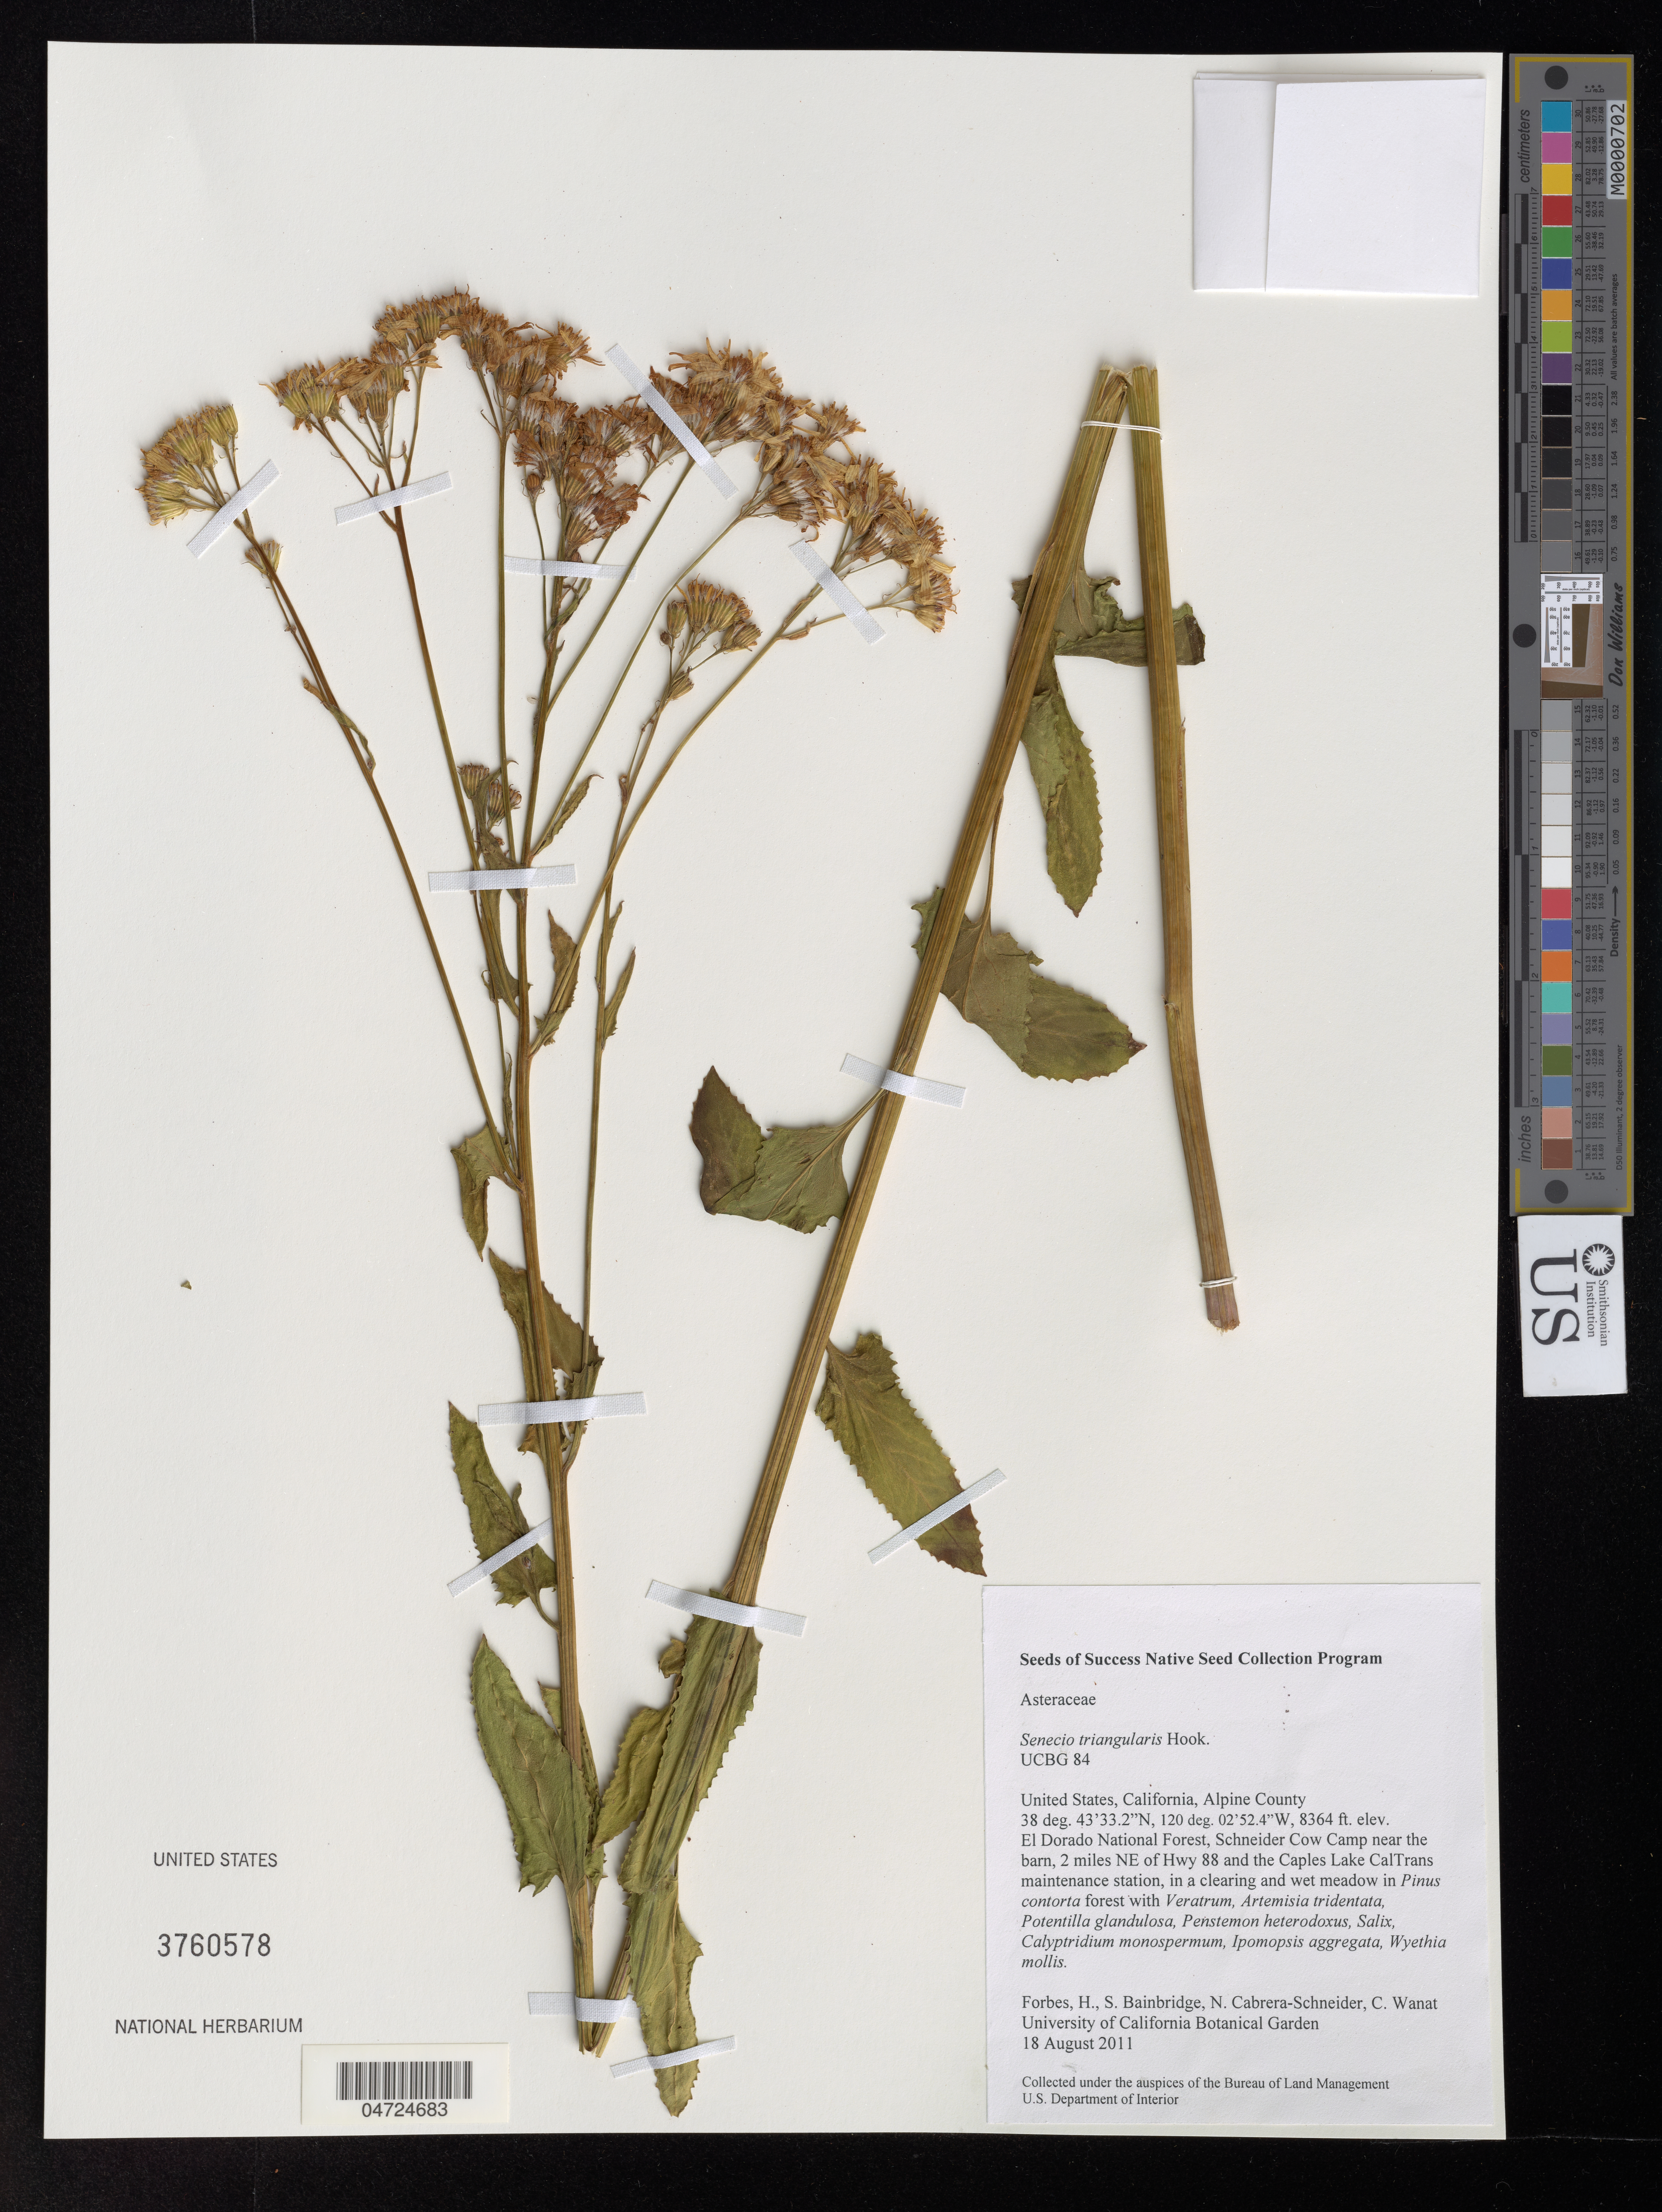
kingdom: Plantae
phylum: Tracheophyta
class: Magnoliopsida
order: Asterales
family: Asteraceae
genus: Senecio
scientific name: Senecio triangularis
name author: Hook.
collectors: H. Forbes & S. Bainbridge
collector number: UCBG 84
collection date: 2011-08-18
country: United States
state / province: California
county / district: Alpine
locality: Alpine County. El Dorado National Forest, Schneider Cow Camp near the barn, 2 miles NE of Hwy 88 and the Caples Lake CalTrans maintenance station.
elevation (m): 2549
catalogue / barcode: US 3760578